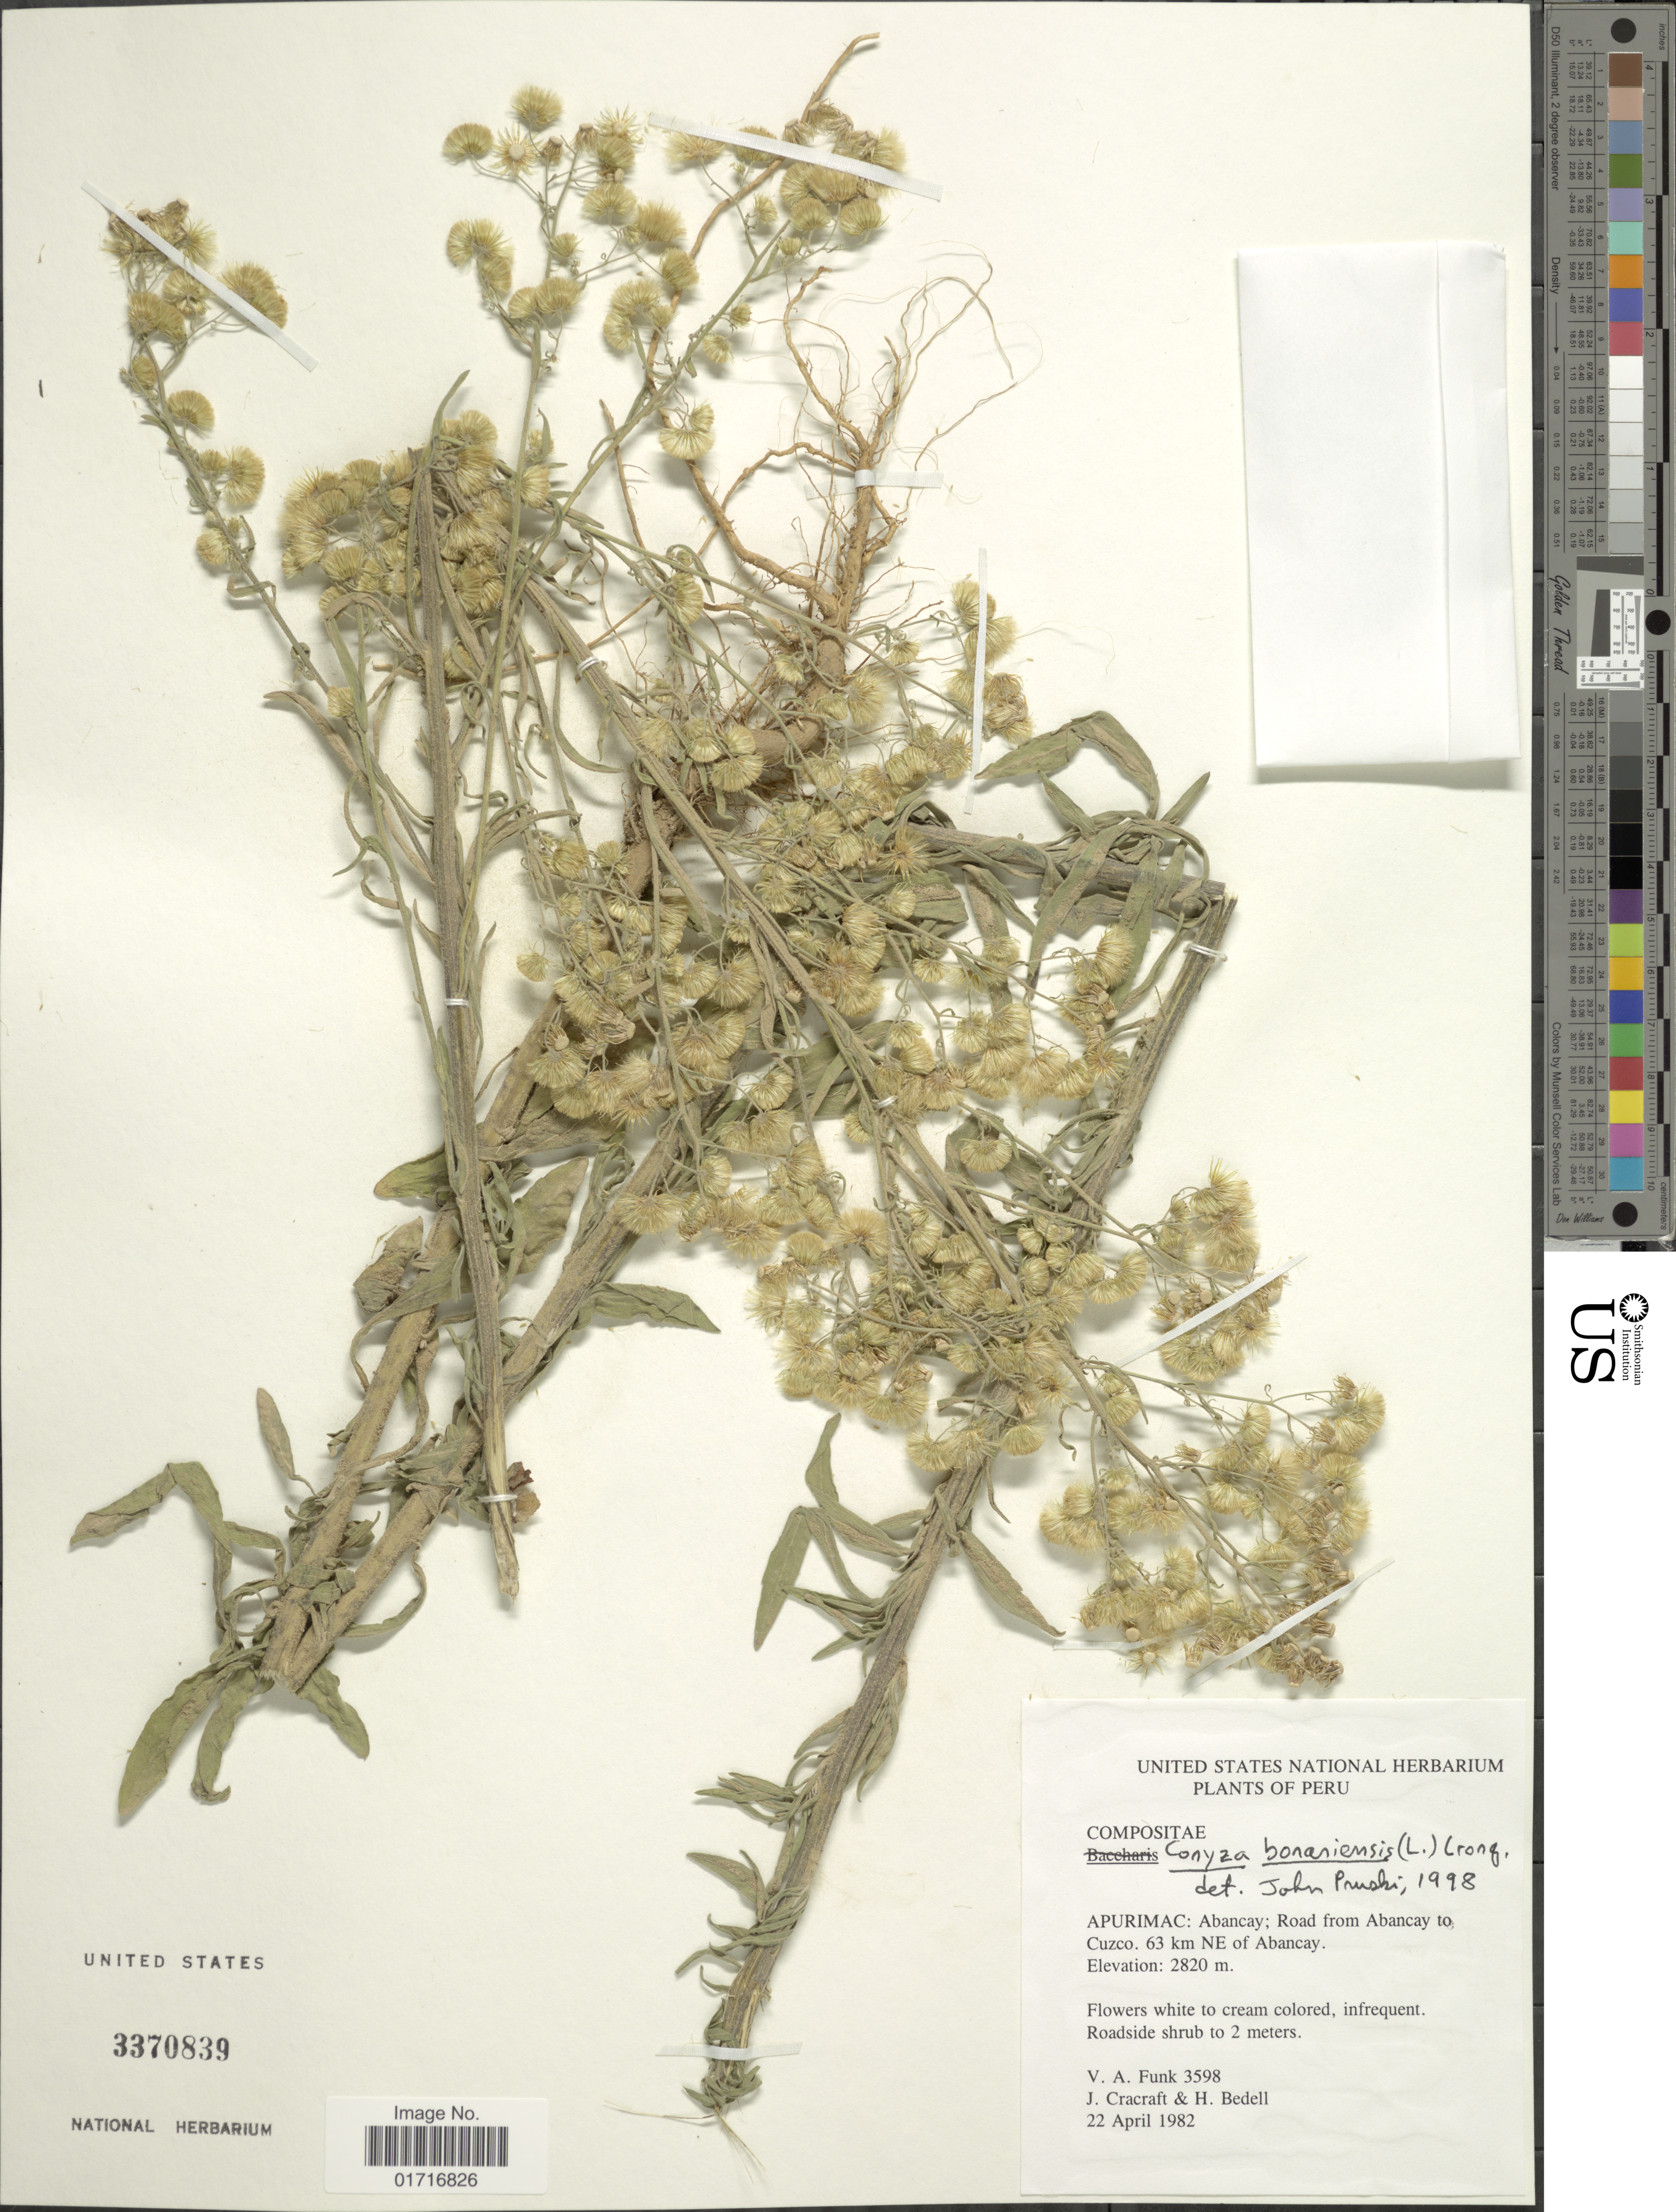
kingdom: Plantae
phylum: Tracheophyta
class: Magnoliopsida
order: Asterales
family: Asteraceae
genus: Conyza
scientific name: Conyza bonariensis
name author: (L.) Cronq.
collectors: V. Funk, J. L. Cracraft & H. Bedell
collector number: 3598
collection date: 1982-04-22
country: Peru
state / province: Apurímac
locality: Apurimac: Abancay; Road from Abancay to Cuzco, 63 km NE of Abancay.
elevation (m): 2820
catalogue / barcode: US 3370839